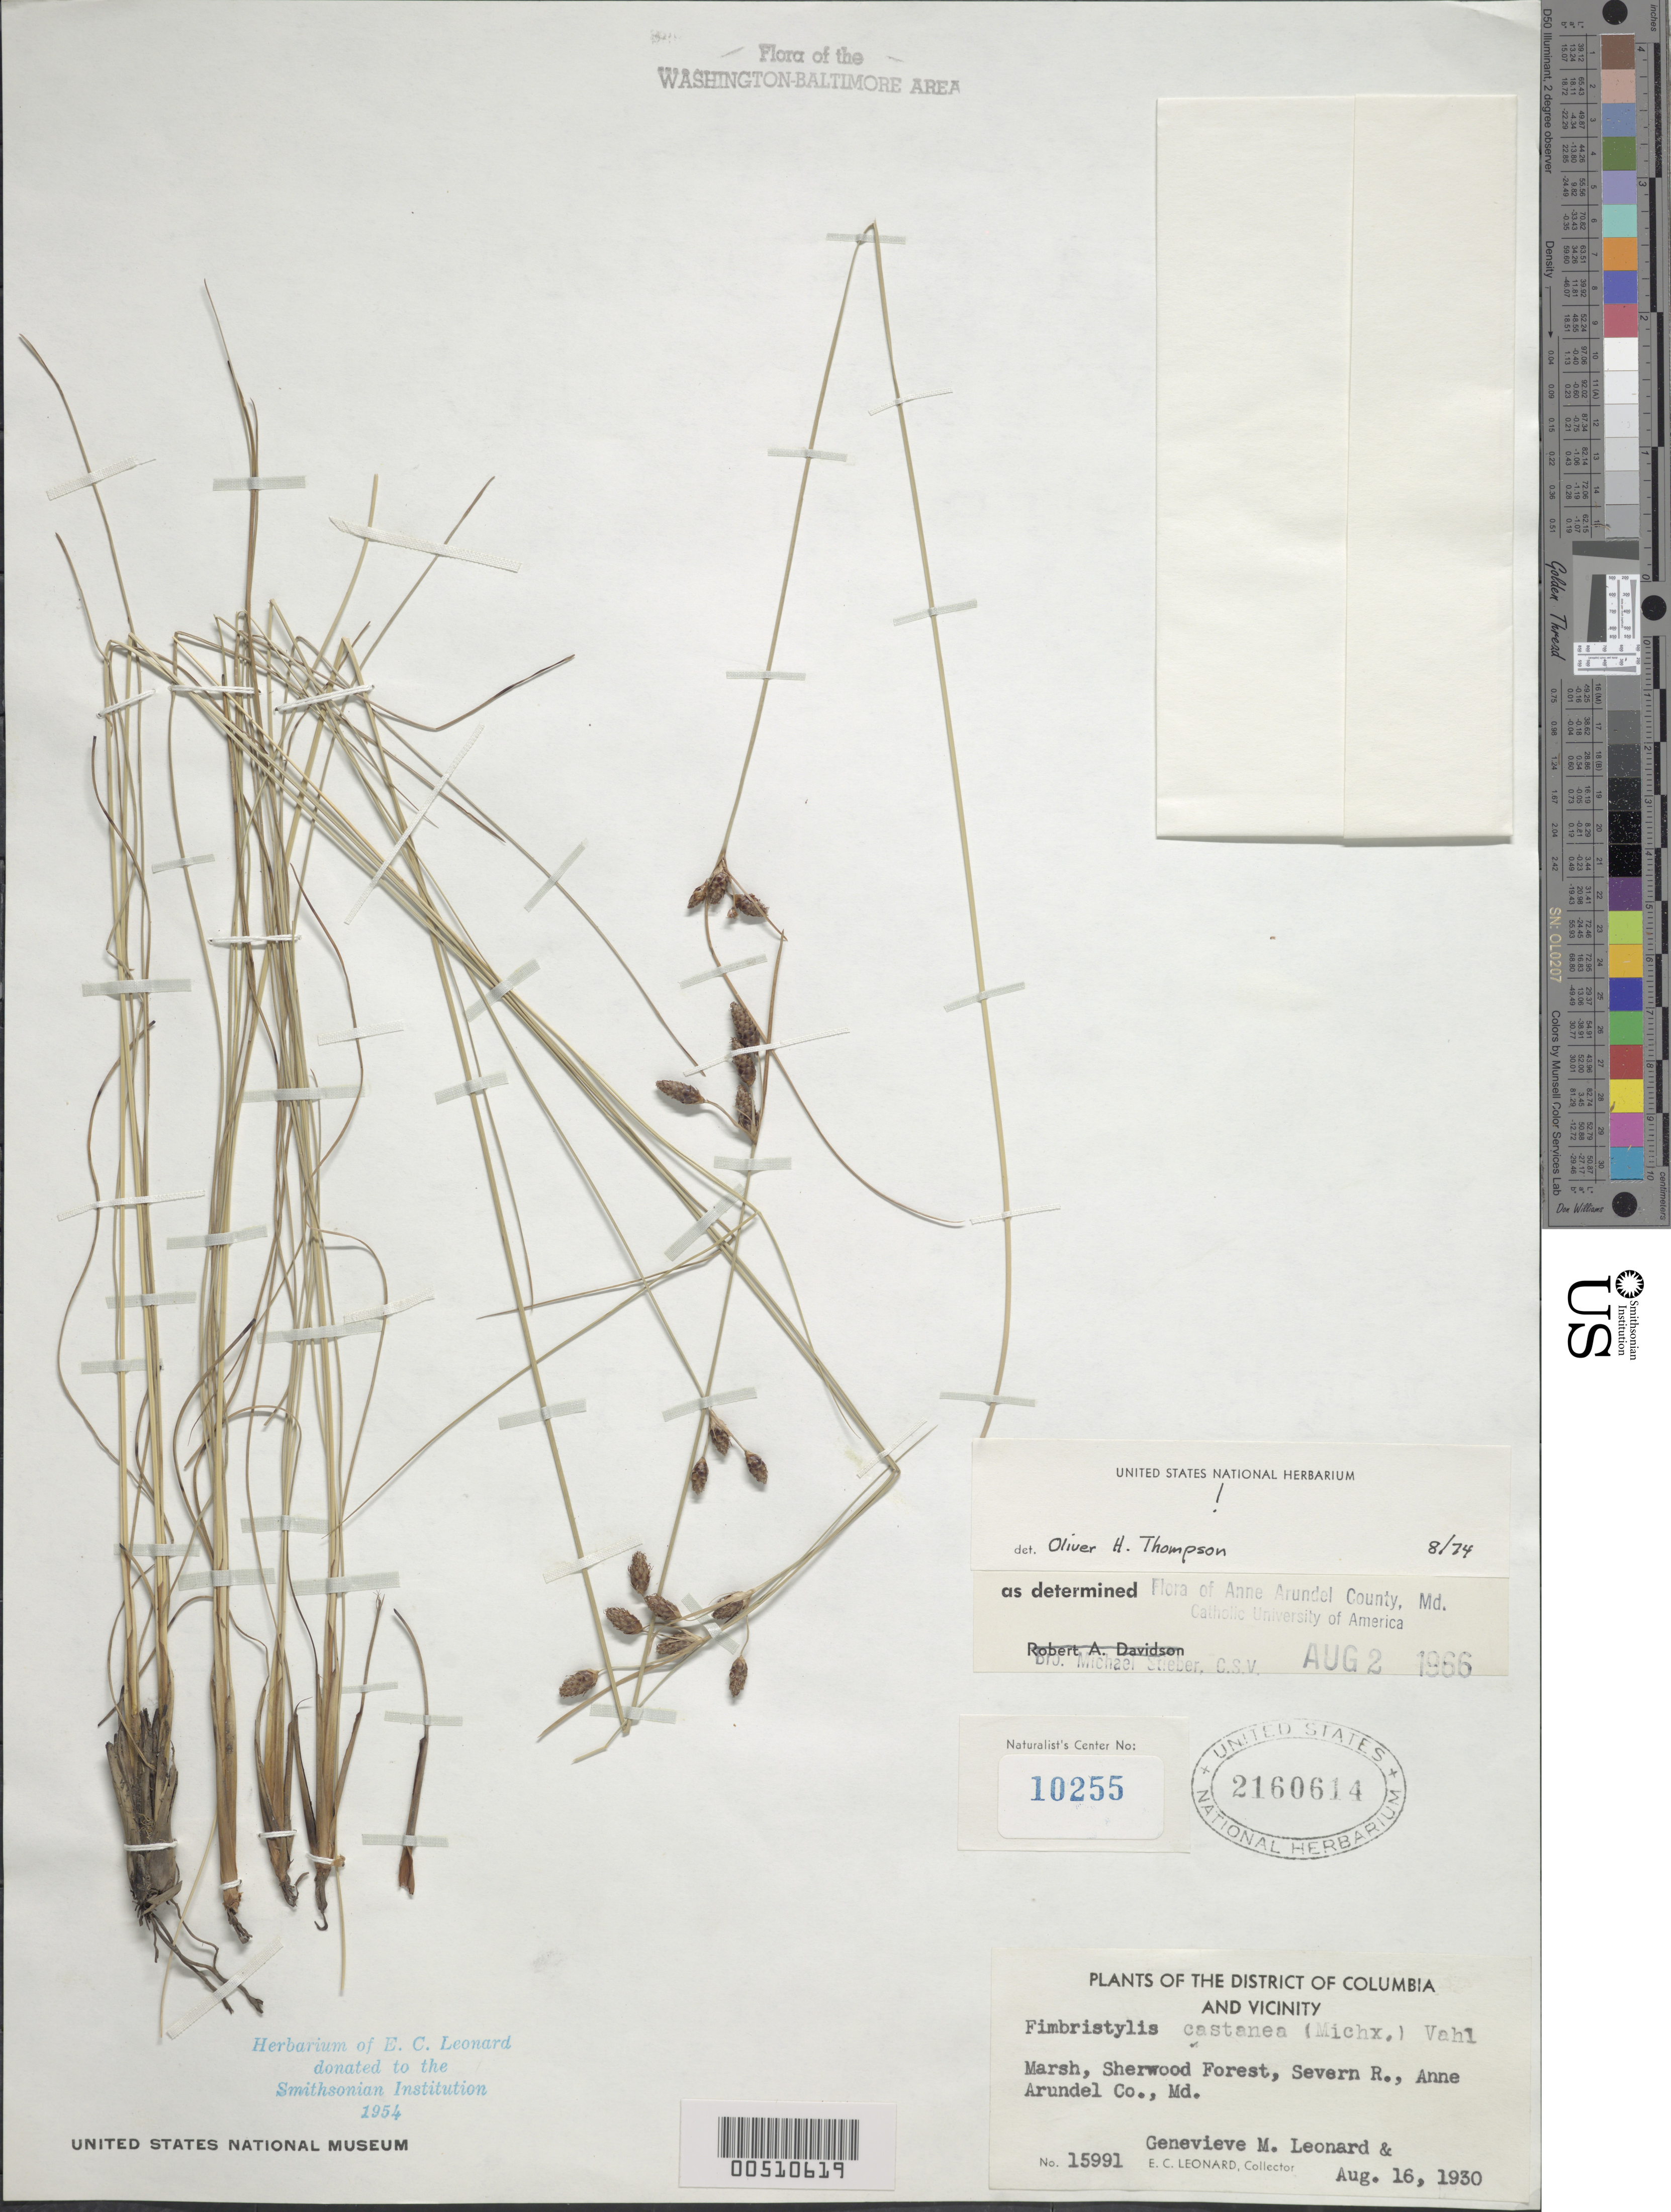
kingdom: Plantae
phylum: Tracheophyta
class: Liliopsida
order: Poales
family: Cyperaceae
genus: Fimbristylis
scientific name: Fimbristylis castanea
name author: (Michx.) Vahl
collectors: E. C. Leonard & G. M. Leonard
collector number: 15991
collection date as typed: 16 Aug 1930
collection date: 1930-08-16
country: United States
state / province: Maryland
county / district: Anne Arundel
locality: Sherwood Forest, Severn River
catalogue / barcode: US 2160614